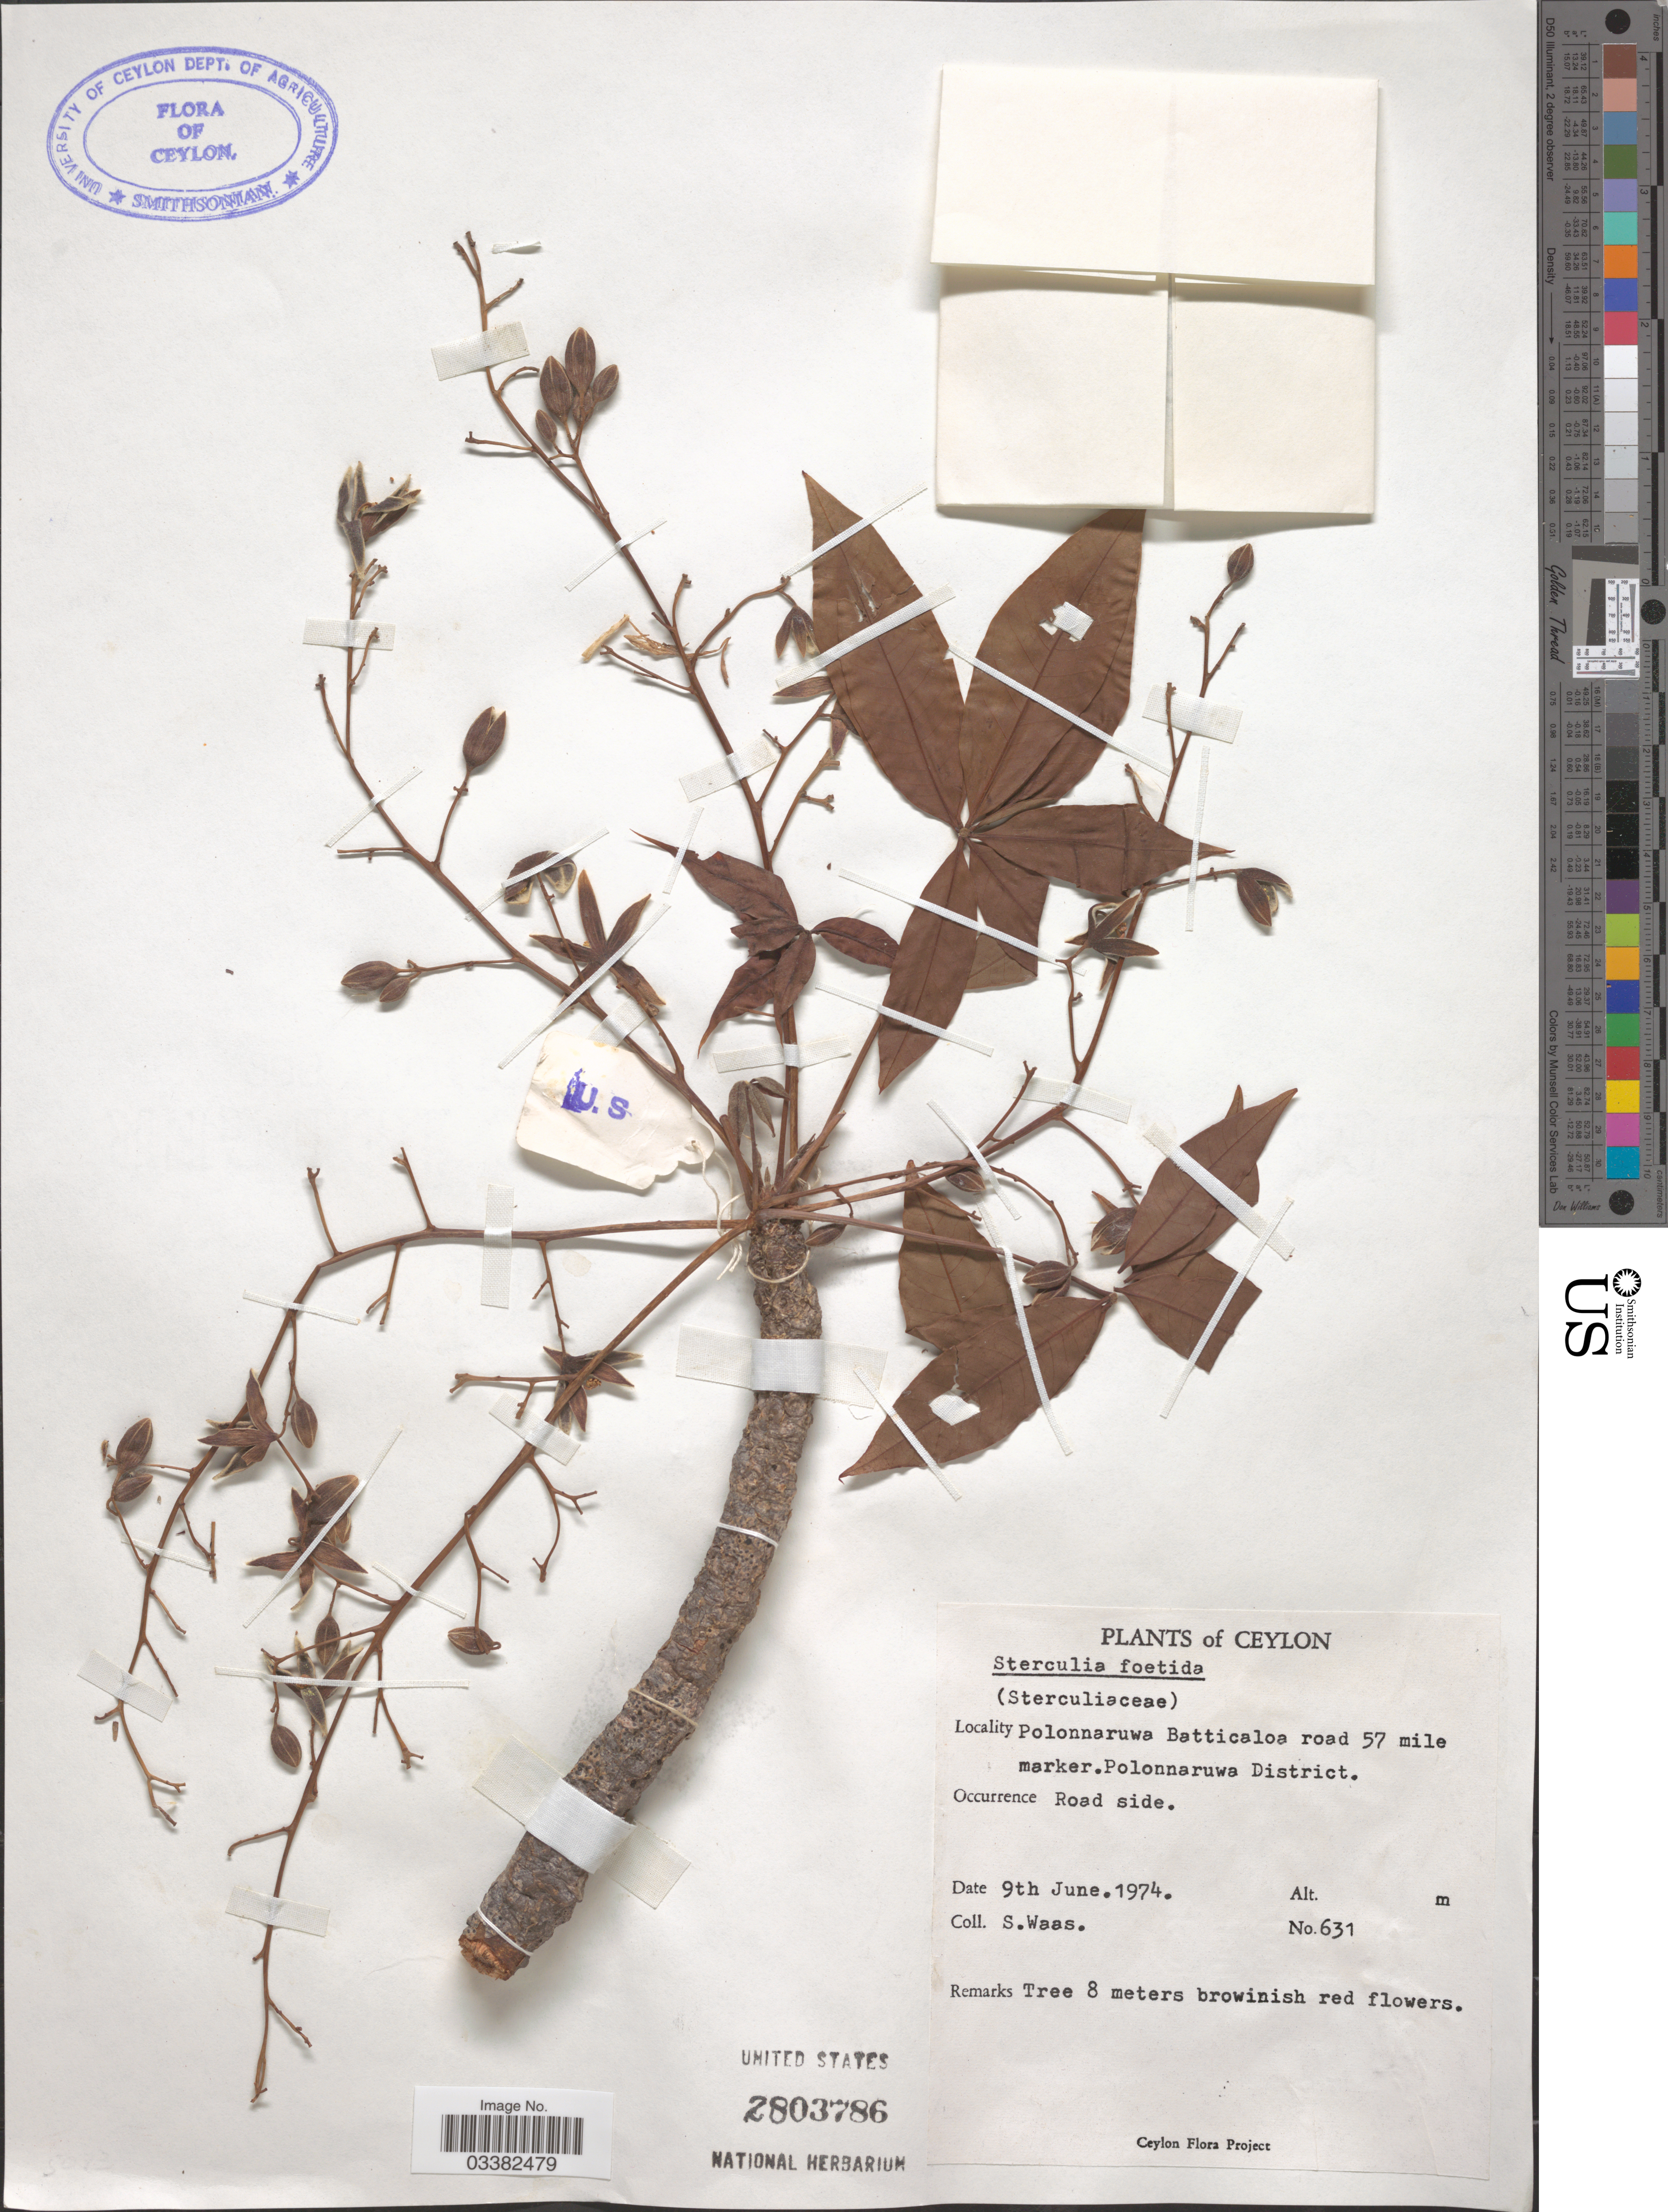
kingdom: Plantae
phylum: Tracheophyta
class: Magnoliopsida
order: Malvales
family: Malvaceae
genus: Sterculia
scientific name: Sterculia foetida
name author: L.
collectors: S. Waas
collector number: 631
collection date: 1974-06-09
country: Sri Lanka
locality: Ceylon. Polonnaruwa Batticaloa road 57 mile marker. Polonnaruwa District.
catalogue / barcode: US 2803786